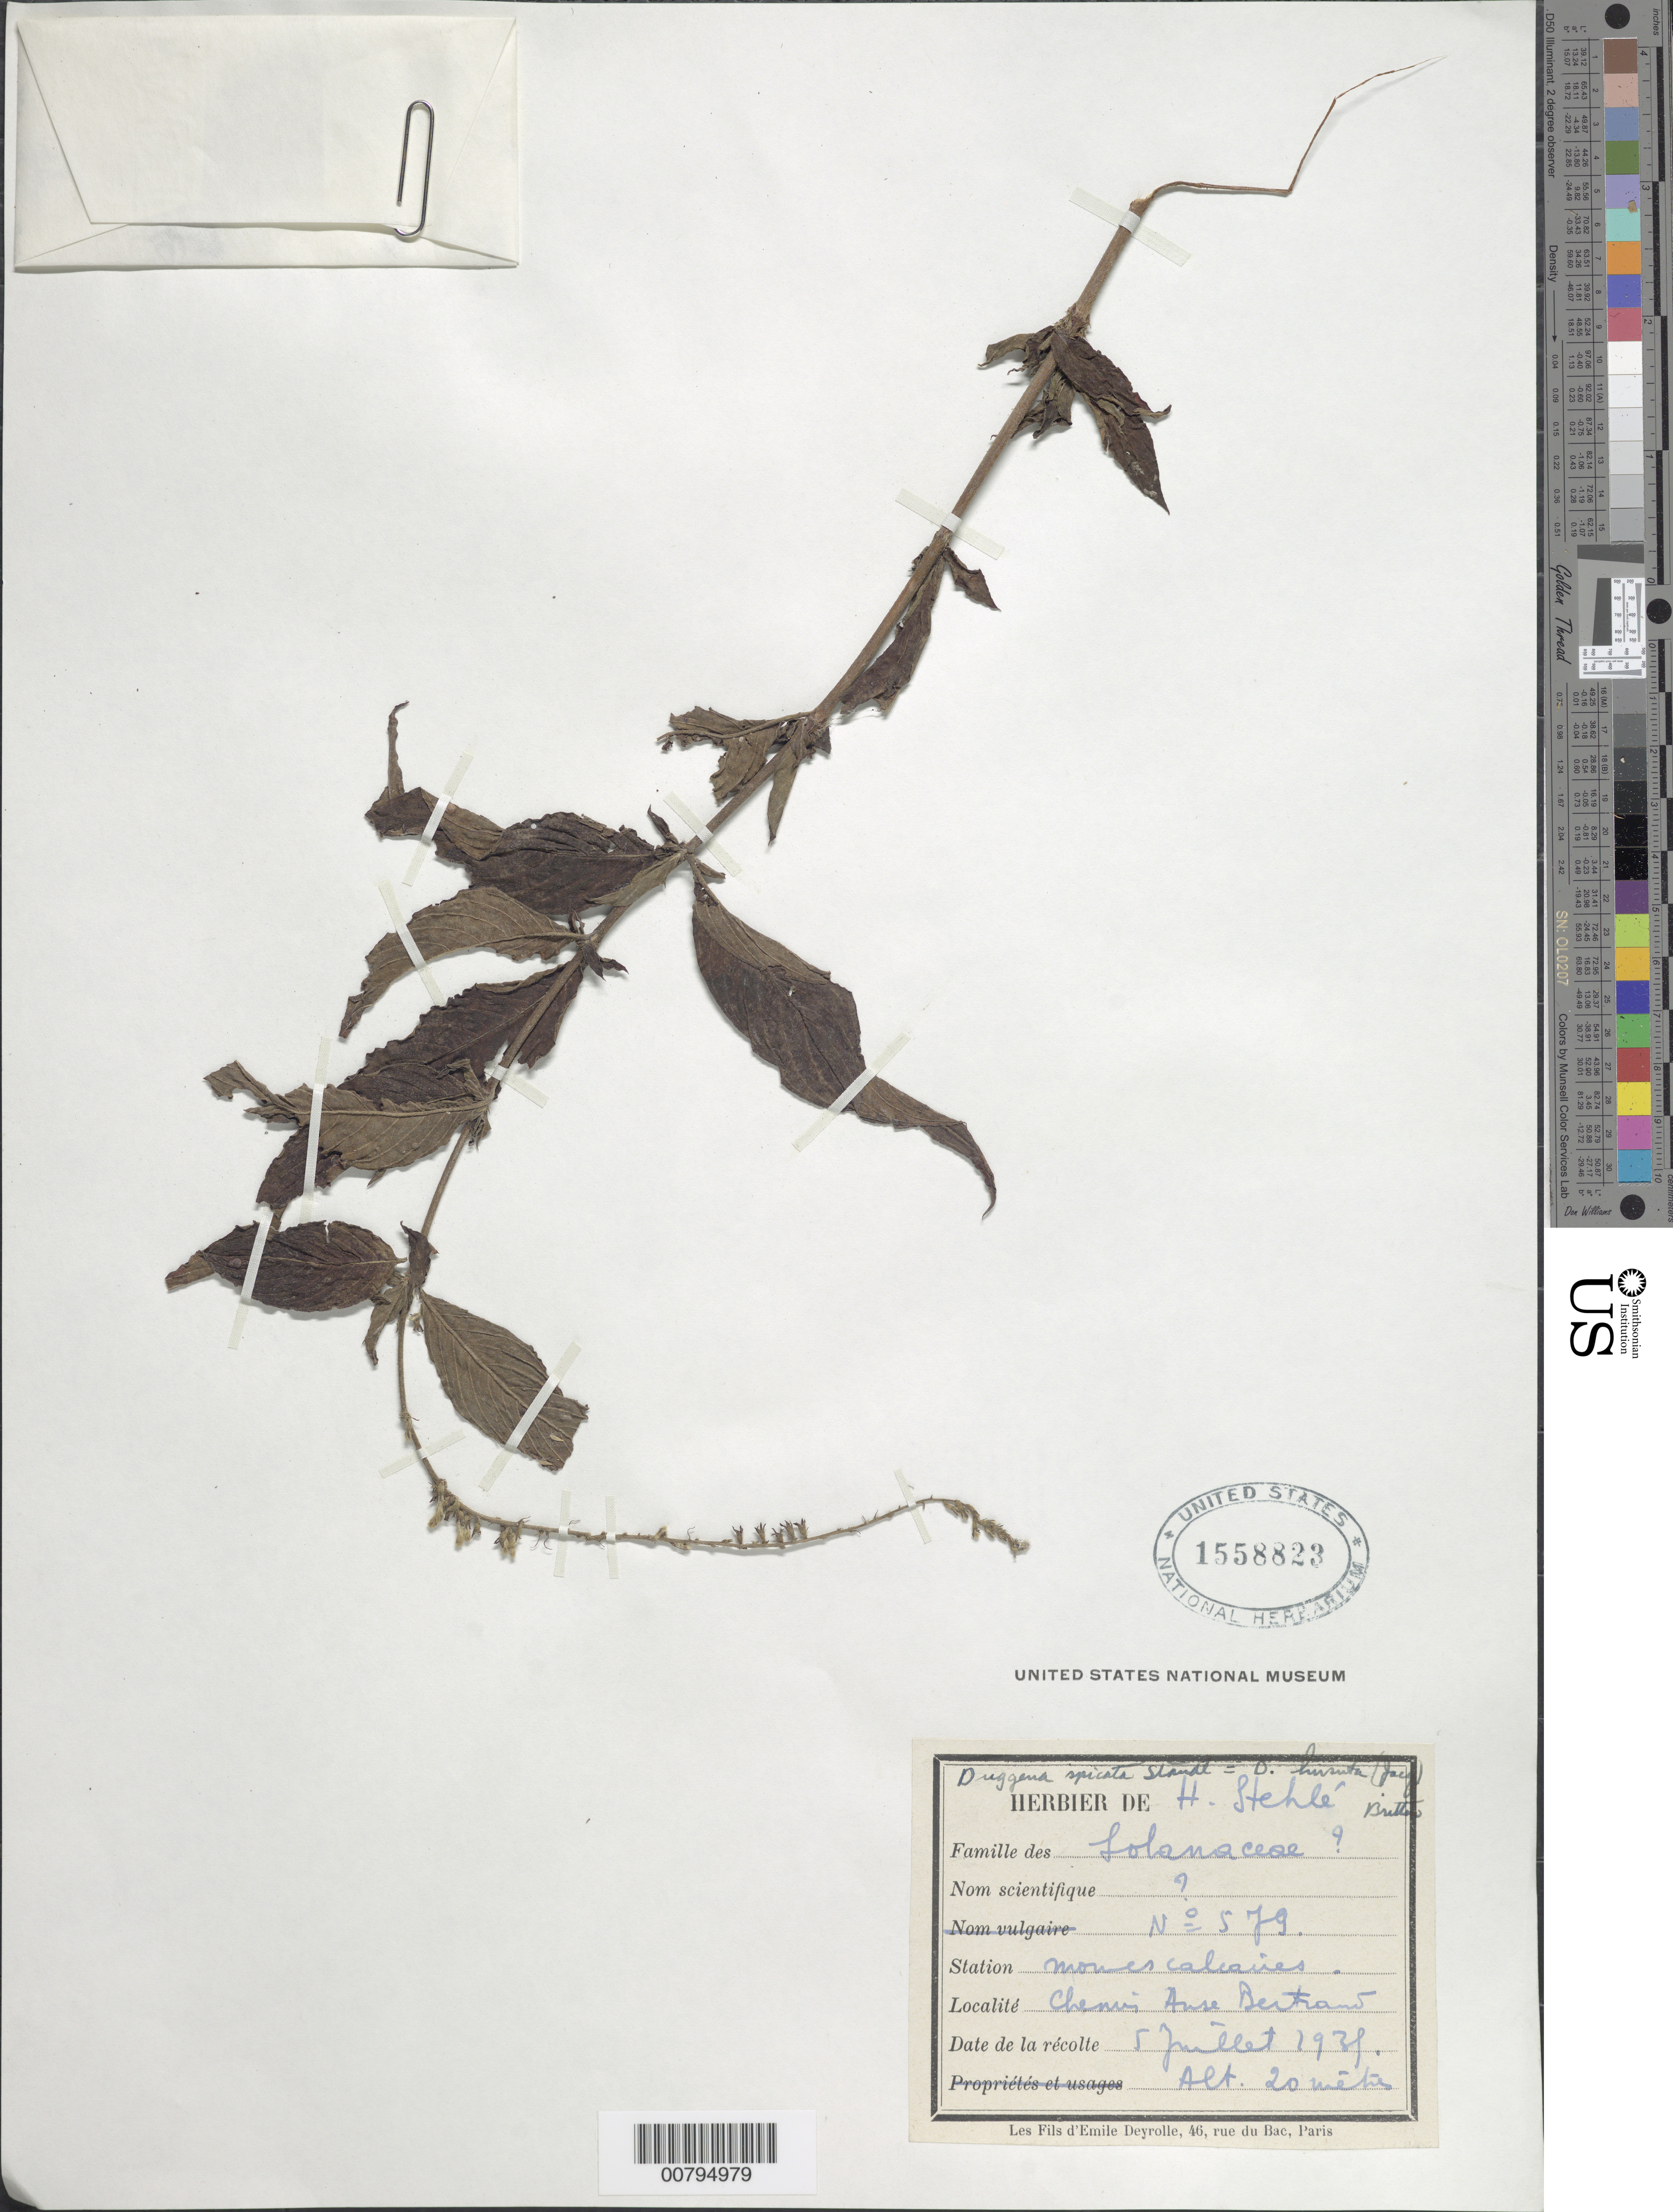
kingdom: Plantae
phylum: Tracheophyta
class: Magnoliopsida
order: Gentianales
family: Rubiaceae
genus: Gonzalagunia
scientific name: Gonzalagunia hirsuta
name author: Schum.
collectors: H. Stehlé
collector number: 579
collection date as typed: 05 Jul 1938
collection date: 1938-07-05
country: Guadeloupe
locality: Chein (sp?) Anse Bertrand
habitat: Mones calcaires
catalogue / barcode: US 1558823